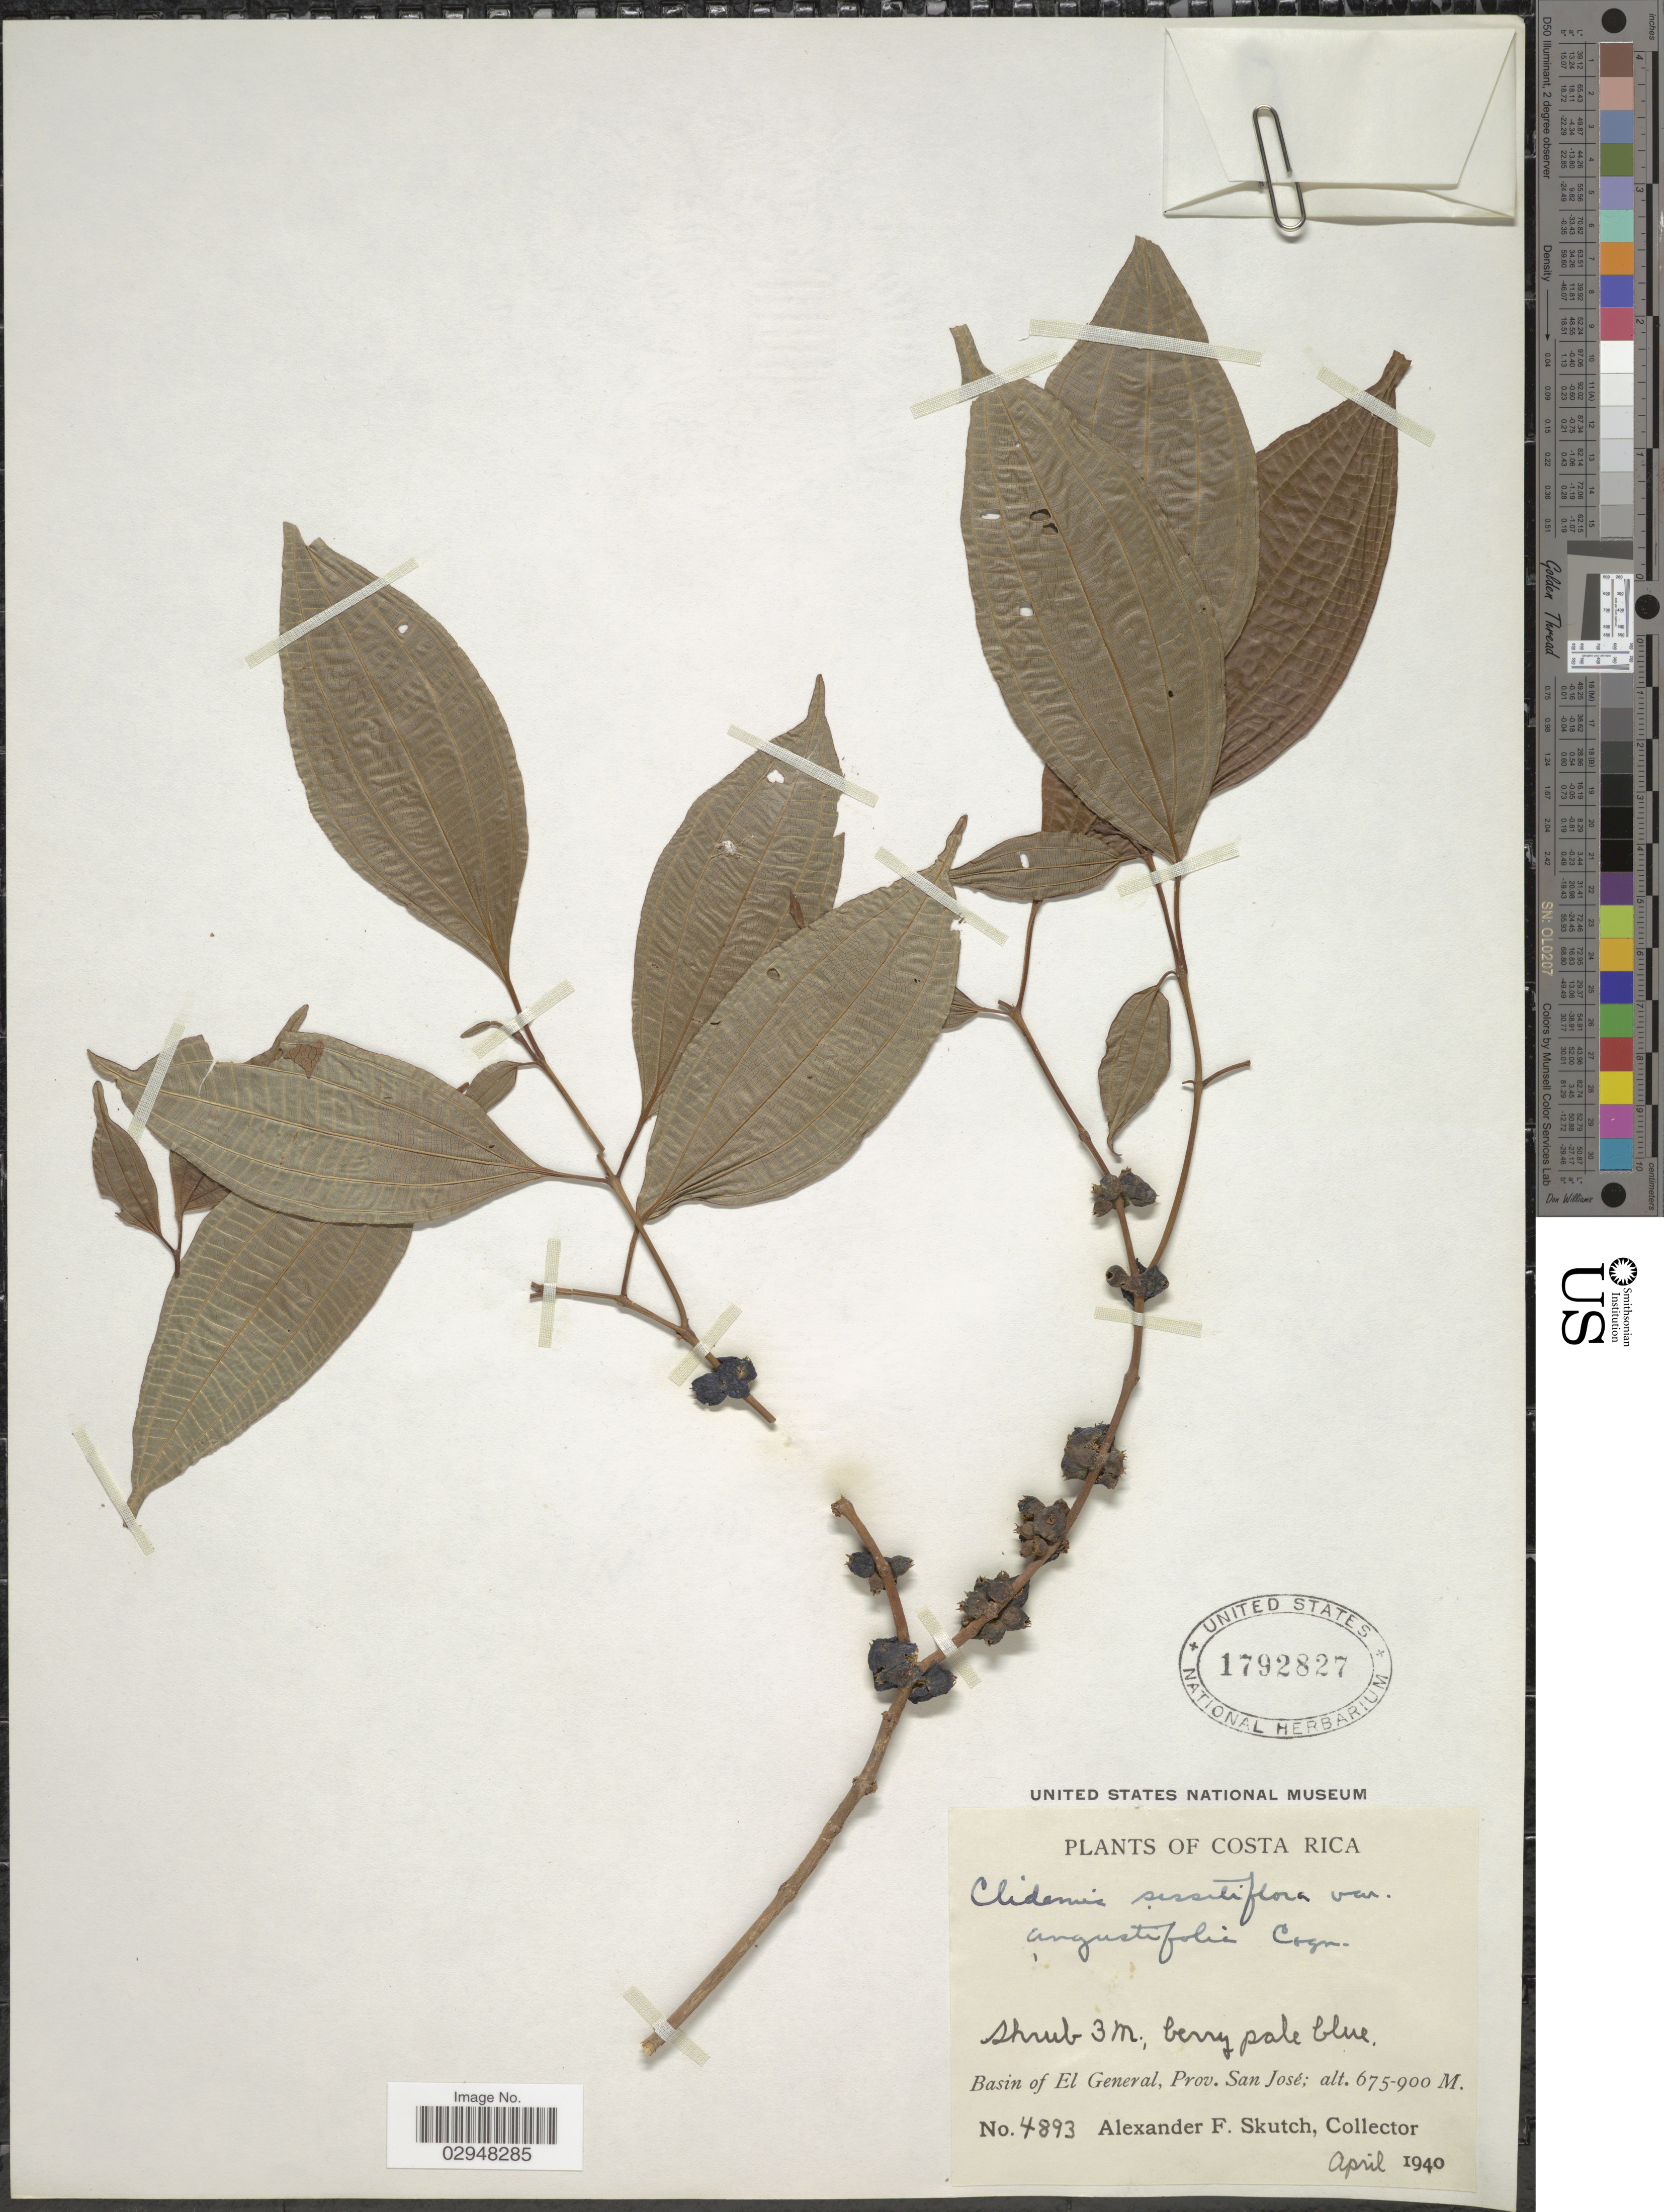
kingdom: Plantae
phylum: Tracheophyta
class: Magnoliopsida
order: Myrtales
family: Melastomataceae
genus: Clidemia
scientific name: Clidemia sessiliflora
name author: (Naudin) Cogn.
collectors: A. F. Skutch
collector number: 4893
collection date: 1940-04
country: Costa Rica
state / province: San José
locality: Basin of El General.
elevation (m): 675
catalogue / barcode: US 1792827